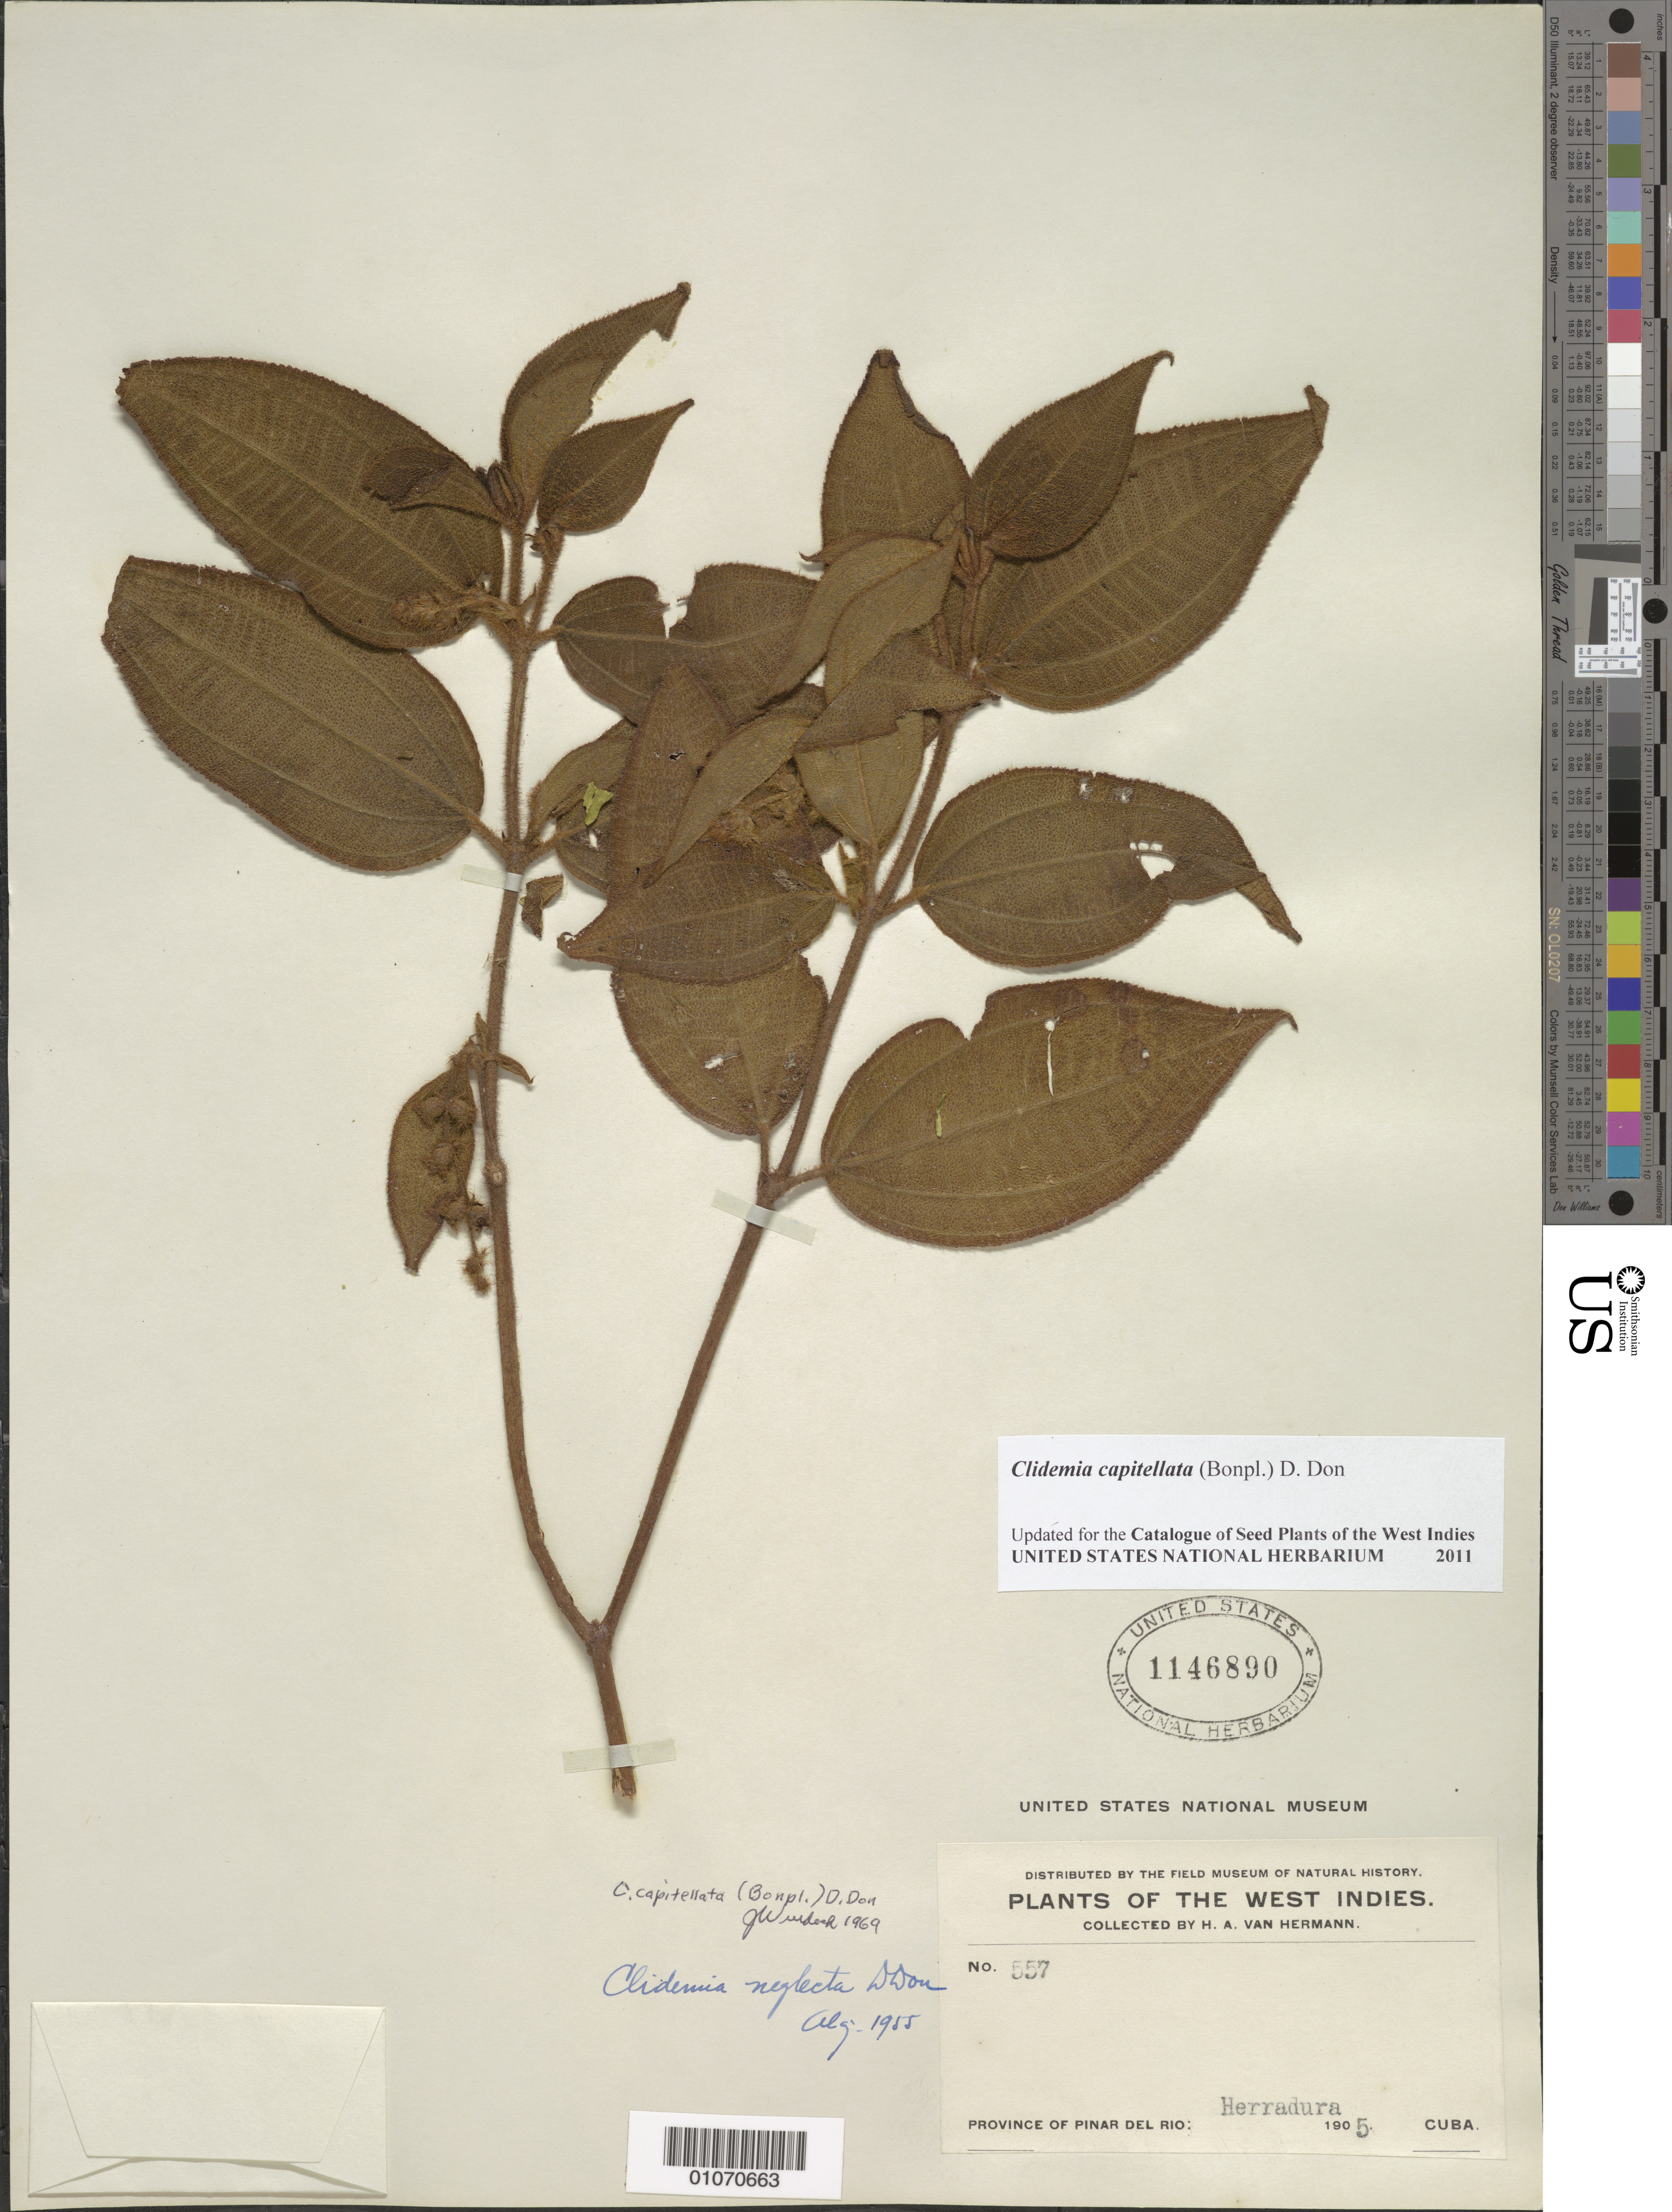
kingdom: Plantae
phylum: Tracheophyta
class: Magnoliopsida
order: Myrtales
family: Melastomataceae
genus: Clidemia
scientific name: Clidemia capitellata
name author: (Bonpl.) D. Don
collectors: H. A. Van Hermann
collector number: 557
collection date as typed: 1905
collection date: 1905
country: Cuba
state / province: Pinar del Río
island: Cuba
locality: Herradura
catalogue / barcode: US 1146890